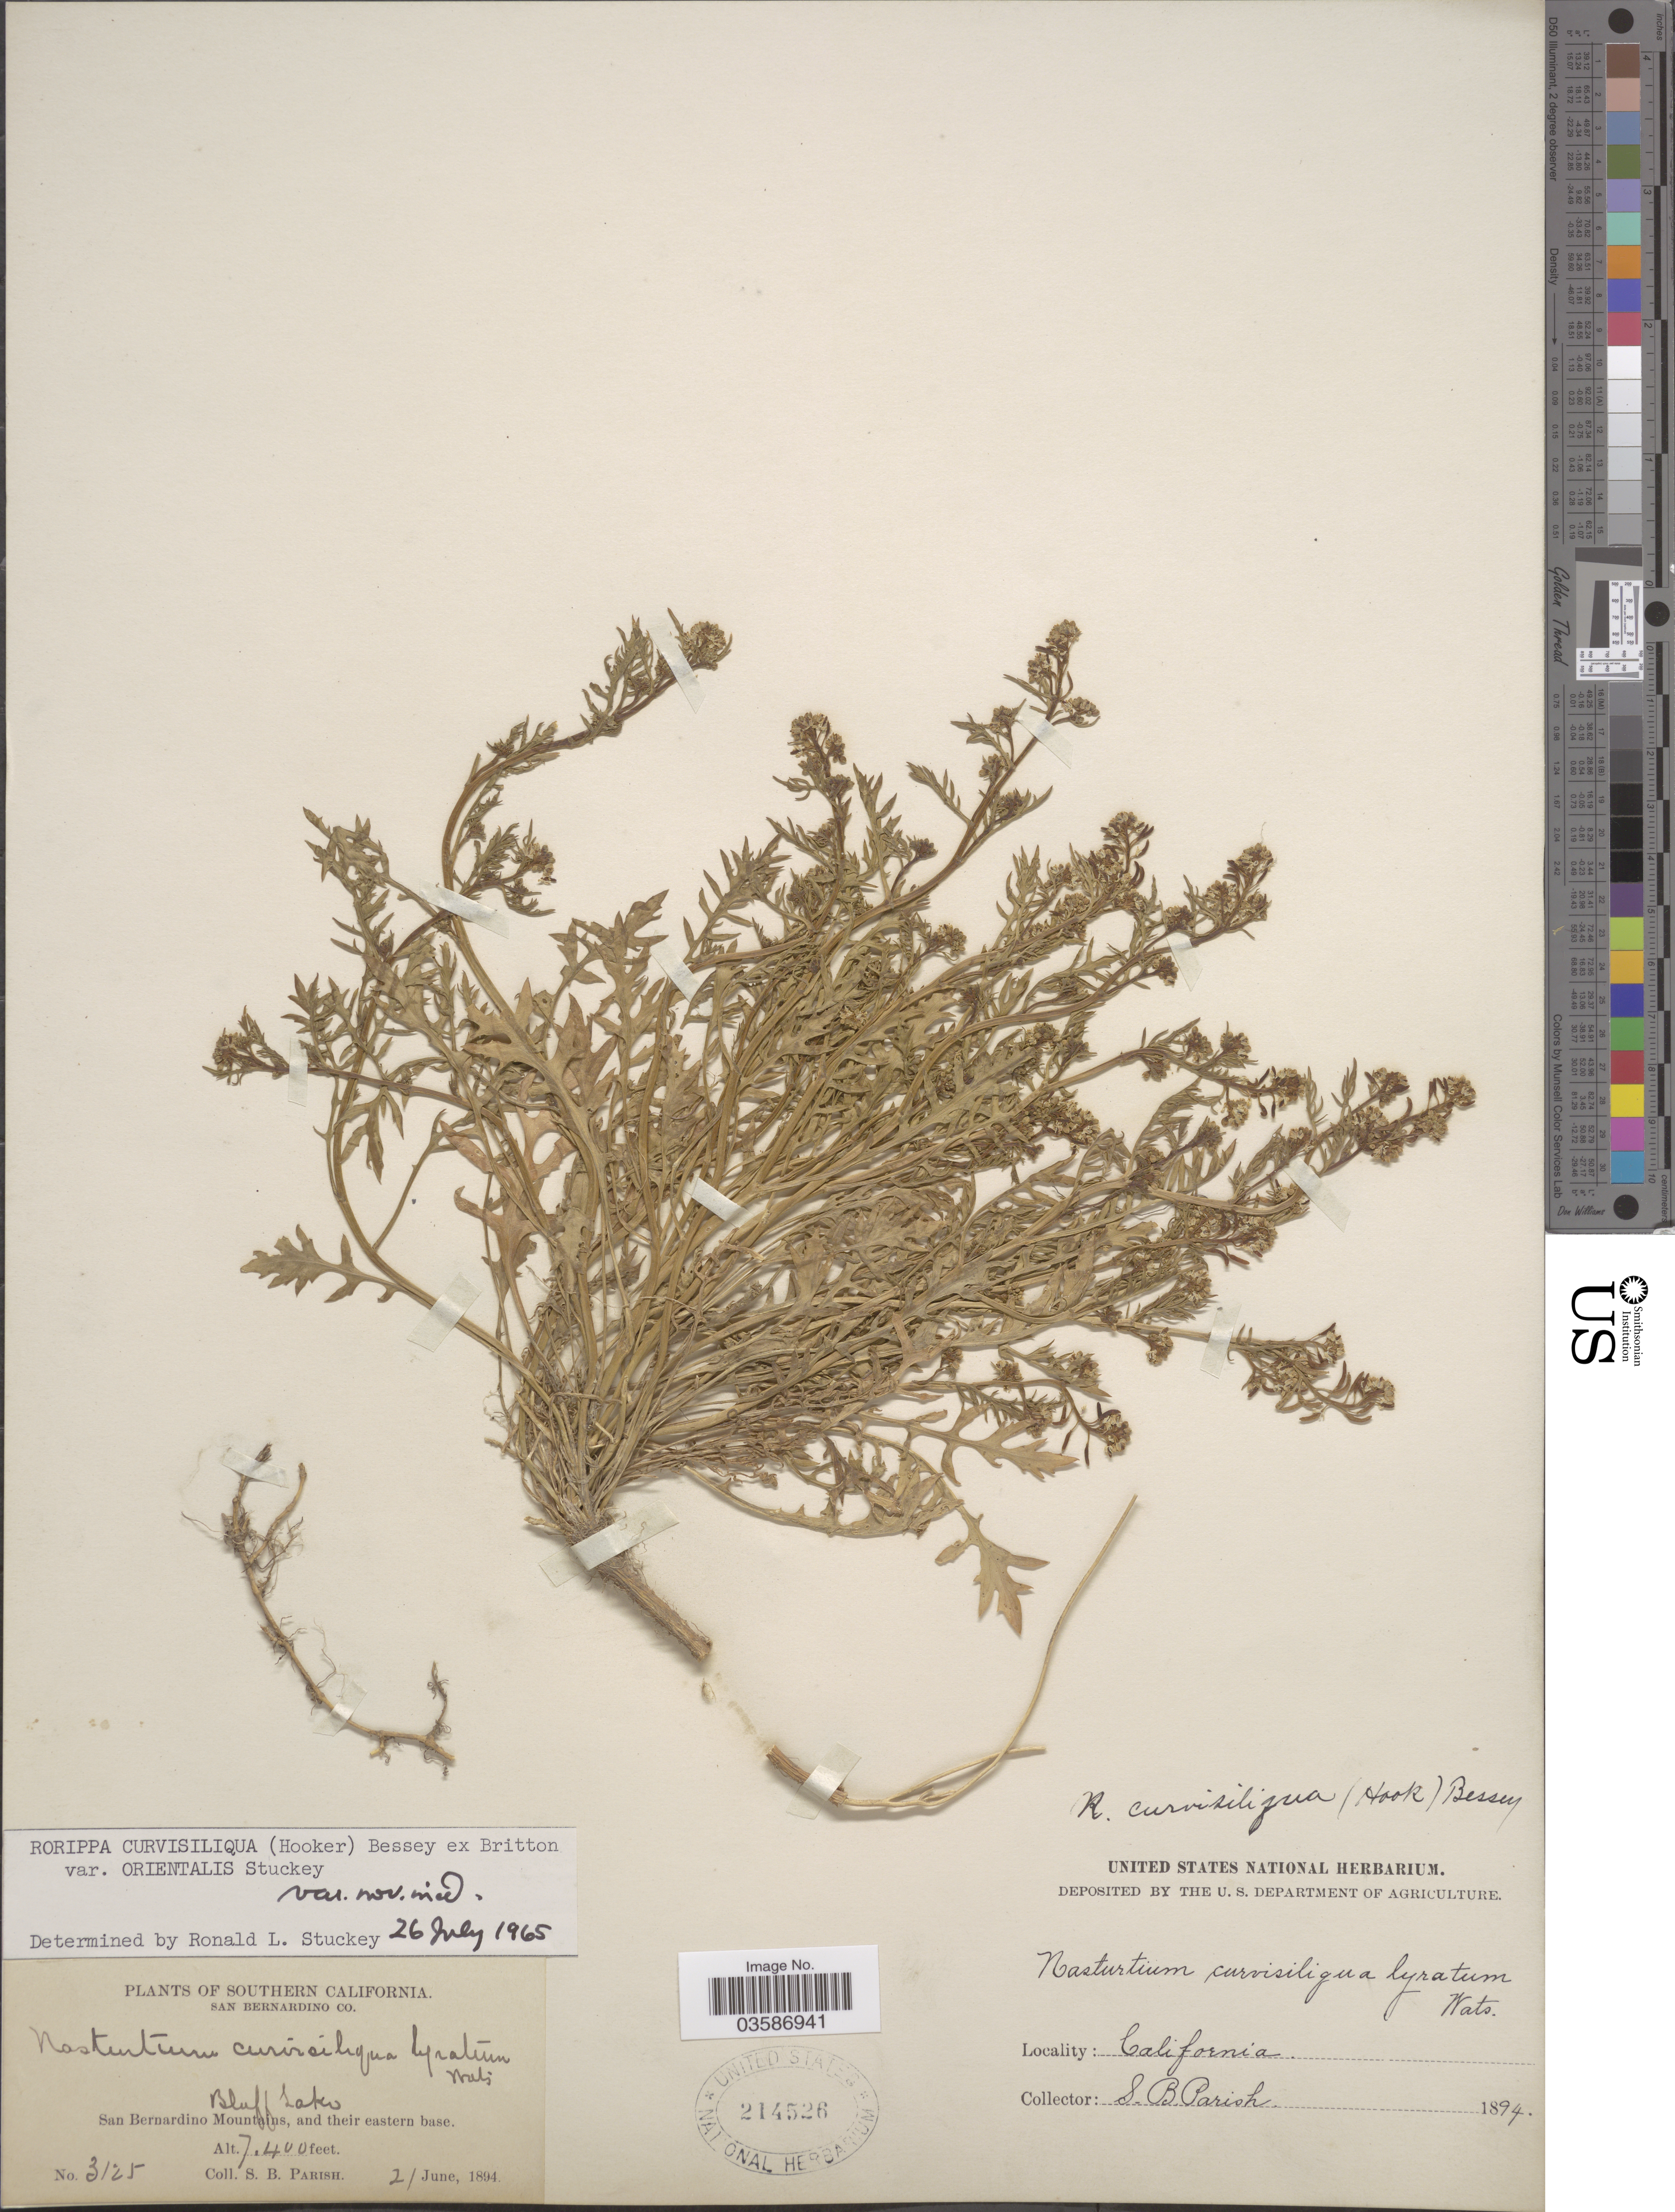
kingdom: Plantae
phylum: Tracheophyta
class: Magnoliopsida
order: Brassicales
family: Brassicaceae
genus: Rorippa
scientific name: Rorippa curvisiliqua var. orientalis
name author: Stuckey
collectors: S. B. Parish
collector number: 3125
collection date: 1894-06-21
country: United States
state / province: California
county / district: San Bernardino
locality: Southern California. San Bernardino Co. Bluff Lake. San Bernardino Mountains, and their eastern base.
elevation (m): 2256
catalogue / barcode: US 214526